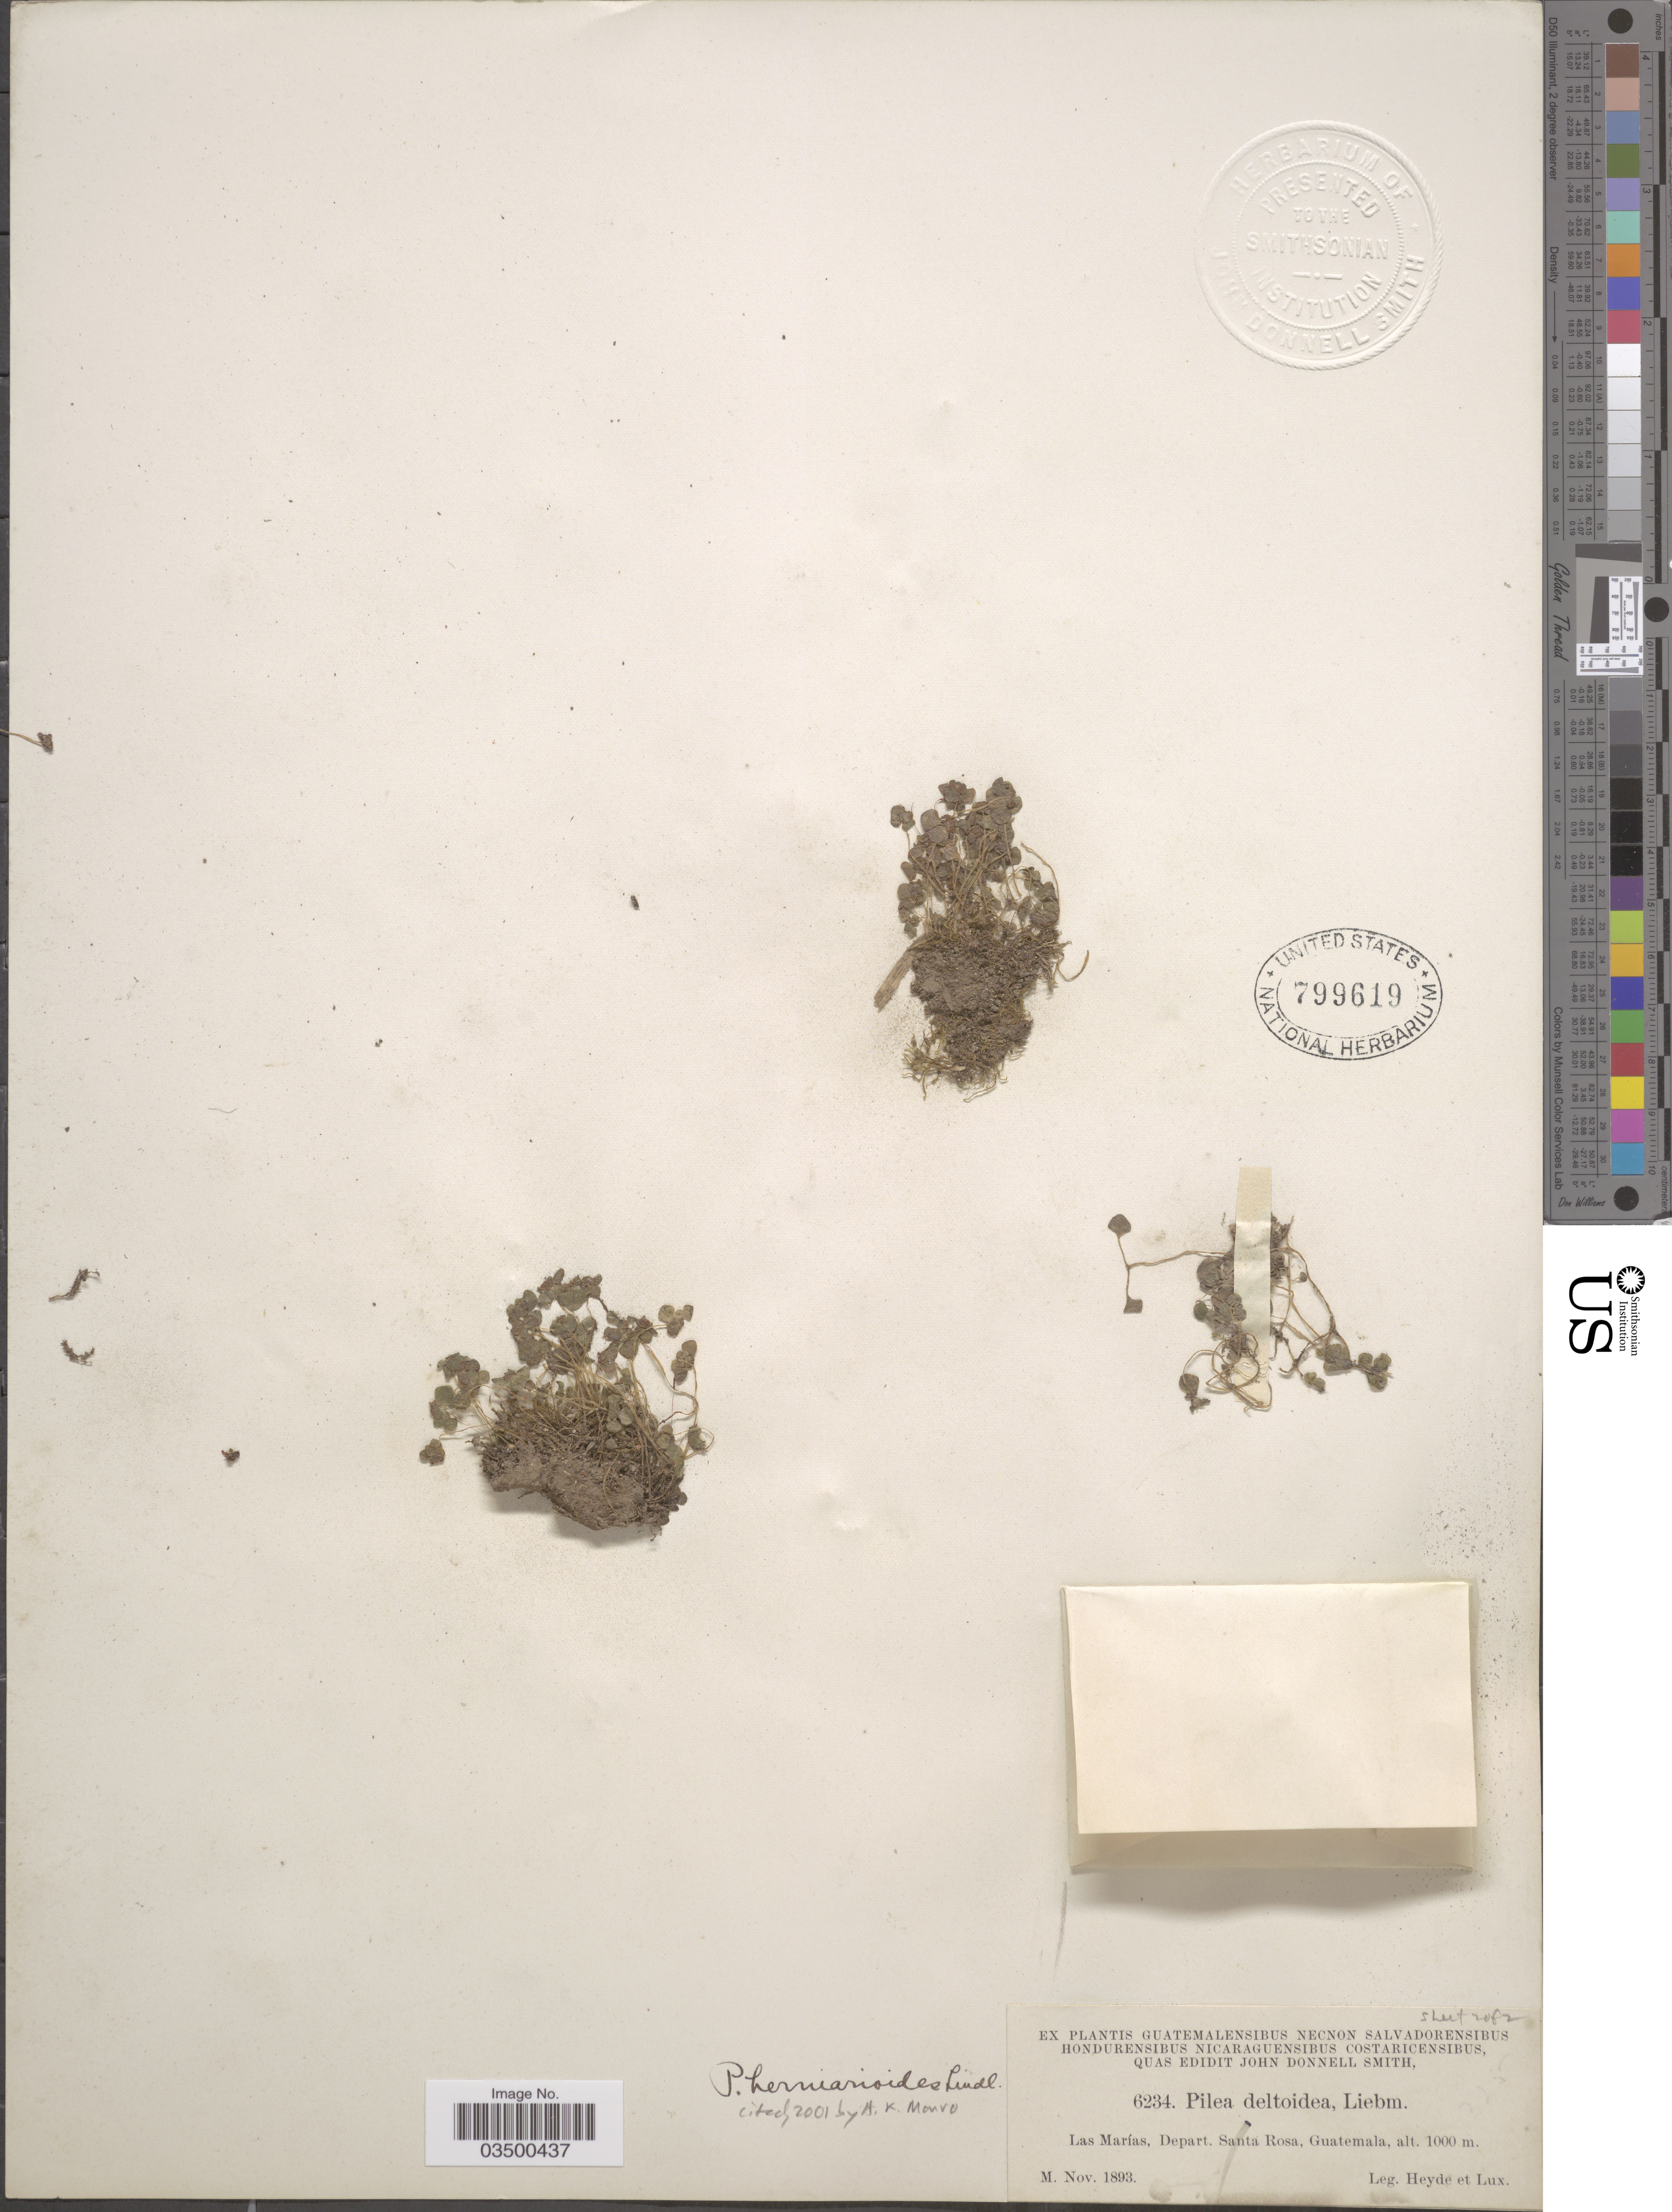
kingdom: Plantae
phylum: Tracheophyta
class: Magnoliopsida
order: Rosales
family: Urticaceae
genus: Pilea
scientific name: Pilea herniarioides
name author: (Sw.) Lindl.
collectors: Heyde & Lux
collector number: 6234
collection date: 1893-11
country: Guatemala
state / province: Santa Rosa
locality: Las Marías, Depart. Santa Rosa.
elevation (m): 1000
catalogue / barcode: US 799619